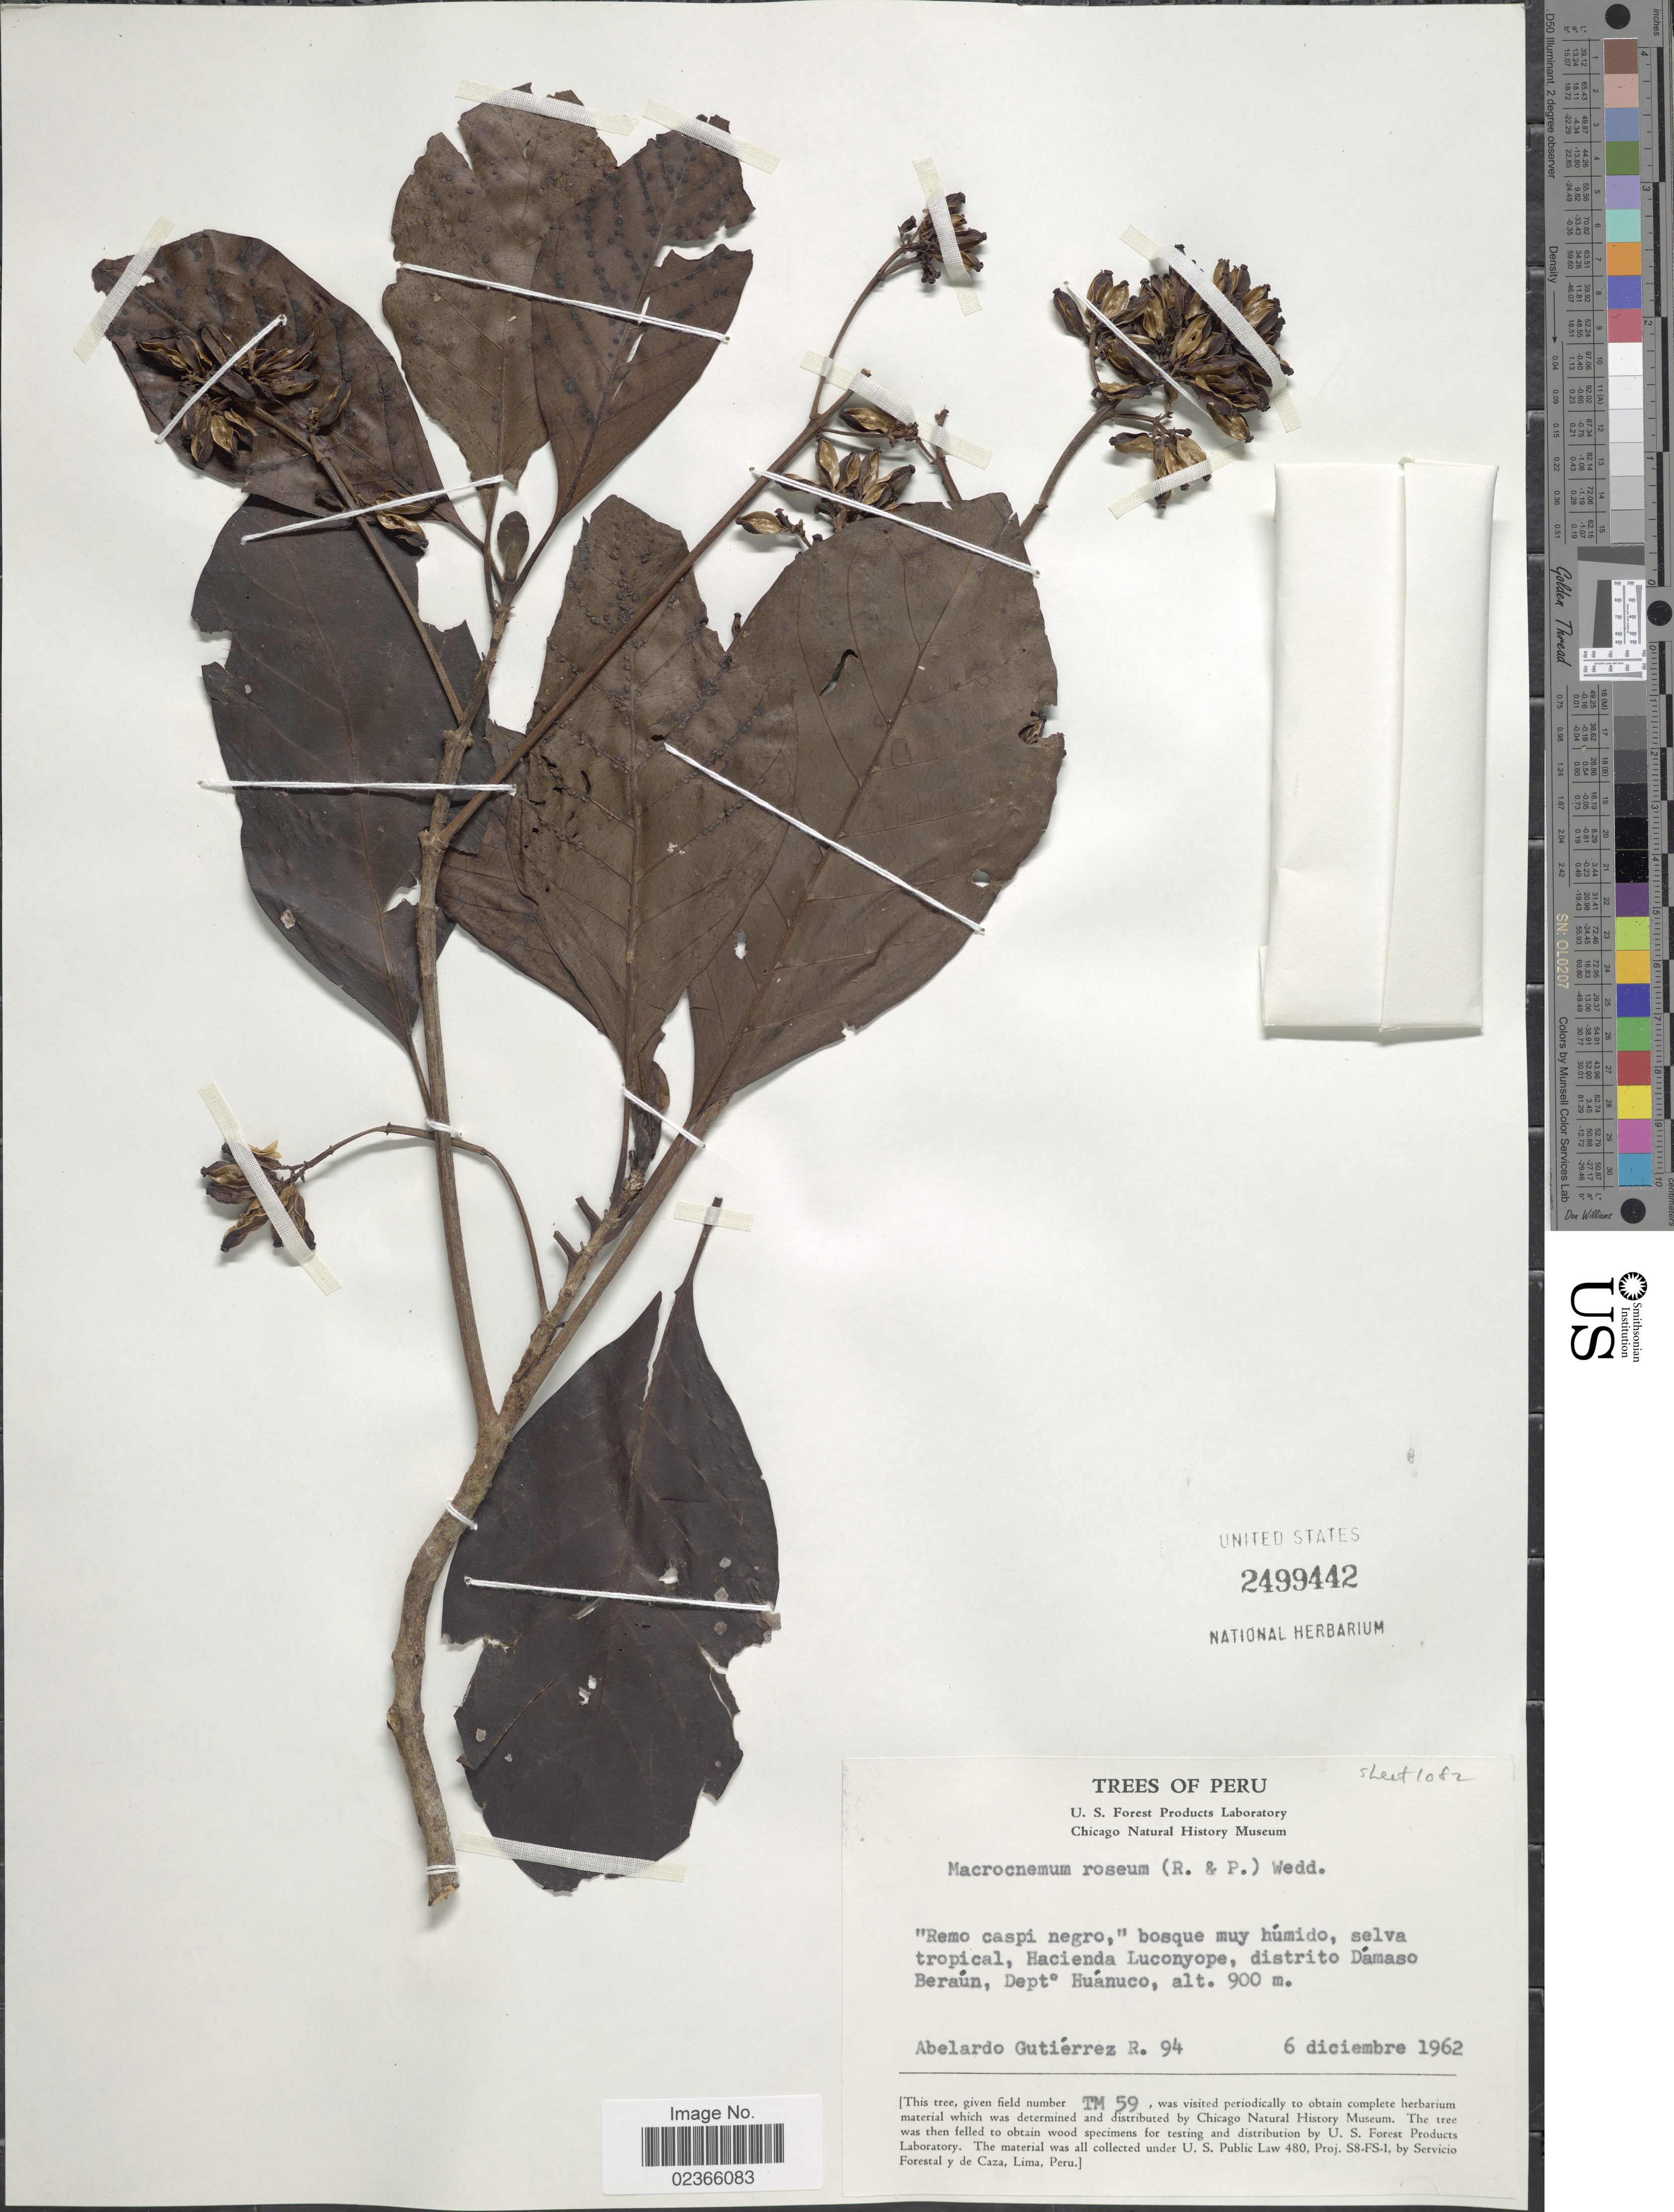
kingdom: Plantae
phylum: Tracheophyta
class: Magnoliopsida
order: Gentianales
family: Rubiaceae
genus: Macrocnemum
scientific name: Macrocnemum roseum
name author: (Ruiz & Pav.) Wedd.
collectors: A. Gutiérrez R.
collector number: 94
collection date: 1962-12-06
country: Peru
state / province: Huánuco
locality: Selva tropical, Hacienda Luconyope, distrito Damaso Beraun, Dept. Huanuco.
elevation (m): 900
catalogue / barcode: US 2499442